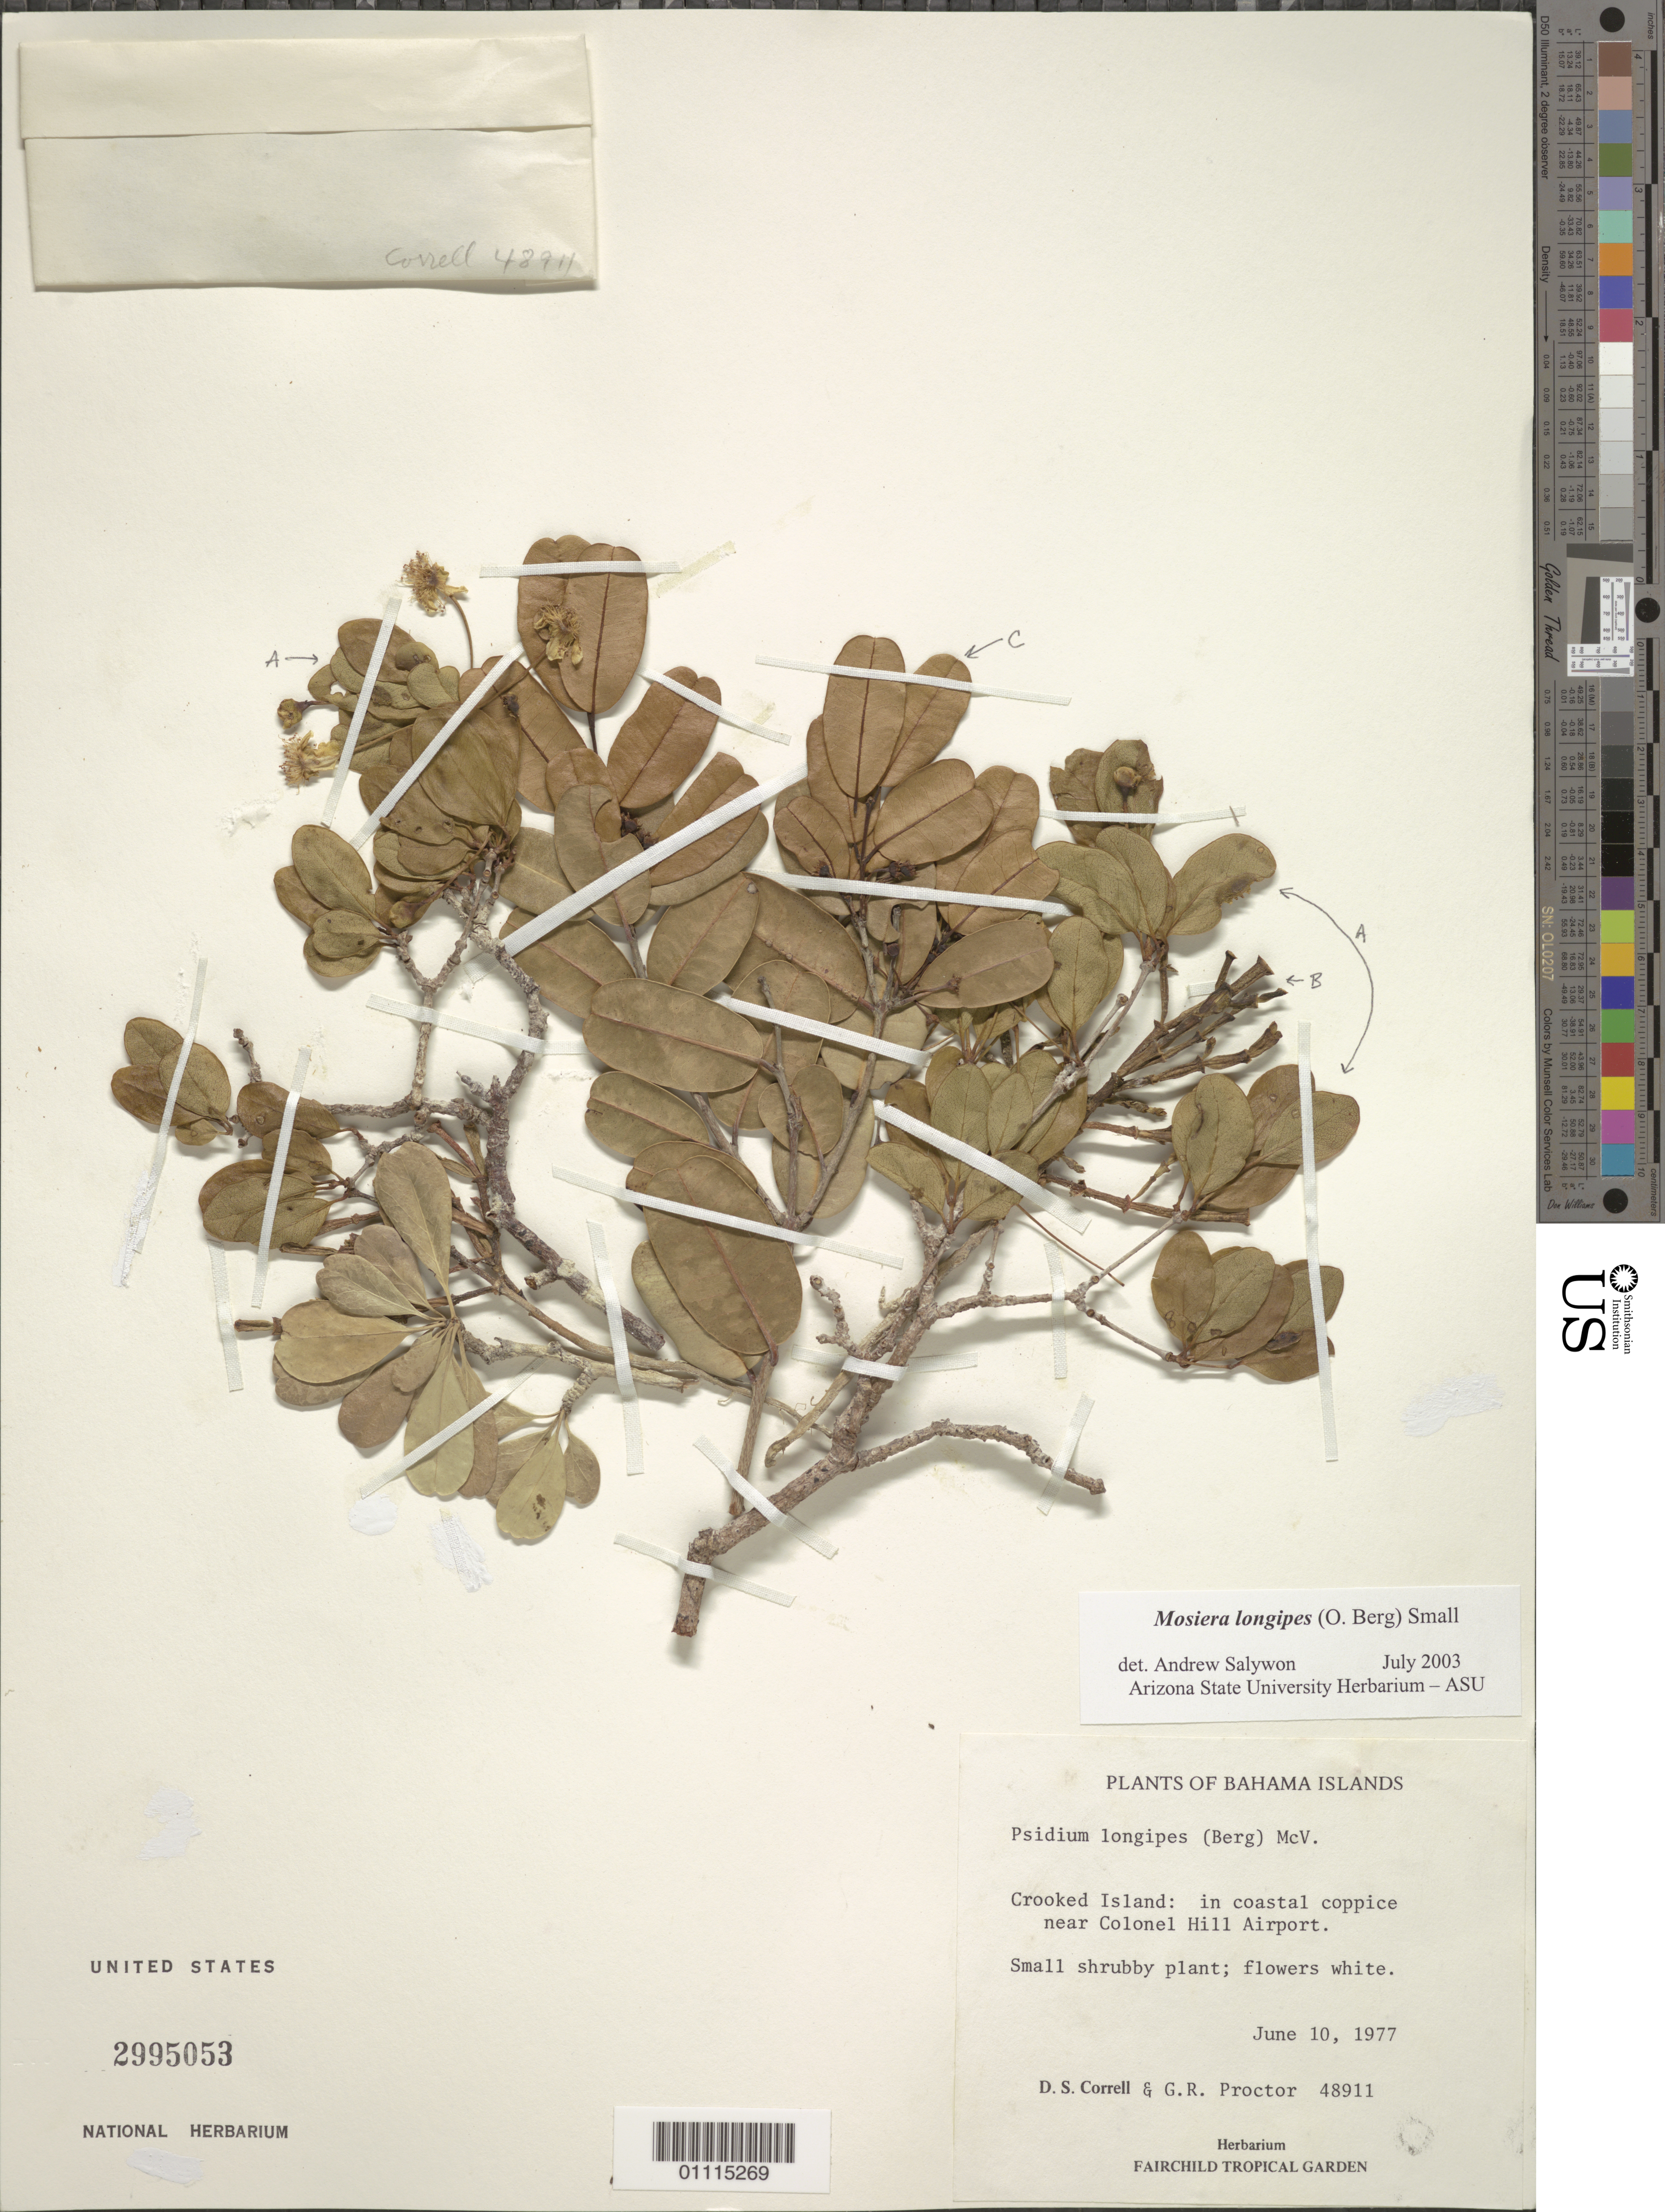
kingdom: Plantae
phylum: Tracheophyta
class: Magnoliopsida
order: Myrtales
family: Myrtaceae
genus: Mosiera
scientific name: Mosiera longipes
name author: (O. Berg) Small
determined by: Salywon, A. M., (ASU)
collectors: D. S. Correll & G. R. Proctor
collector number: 48911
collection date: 1977-06-10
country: Bahamas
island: Crooked Island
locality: Colonel Hill Airport, near.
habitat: In coastal coppice near airport.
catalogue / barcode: US 2995053